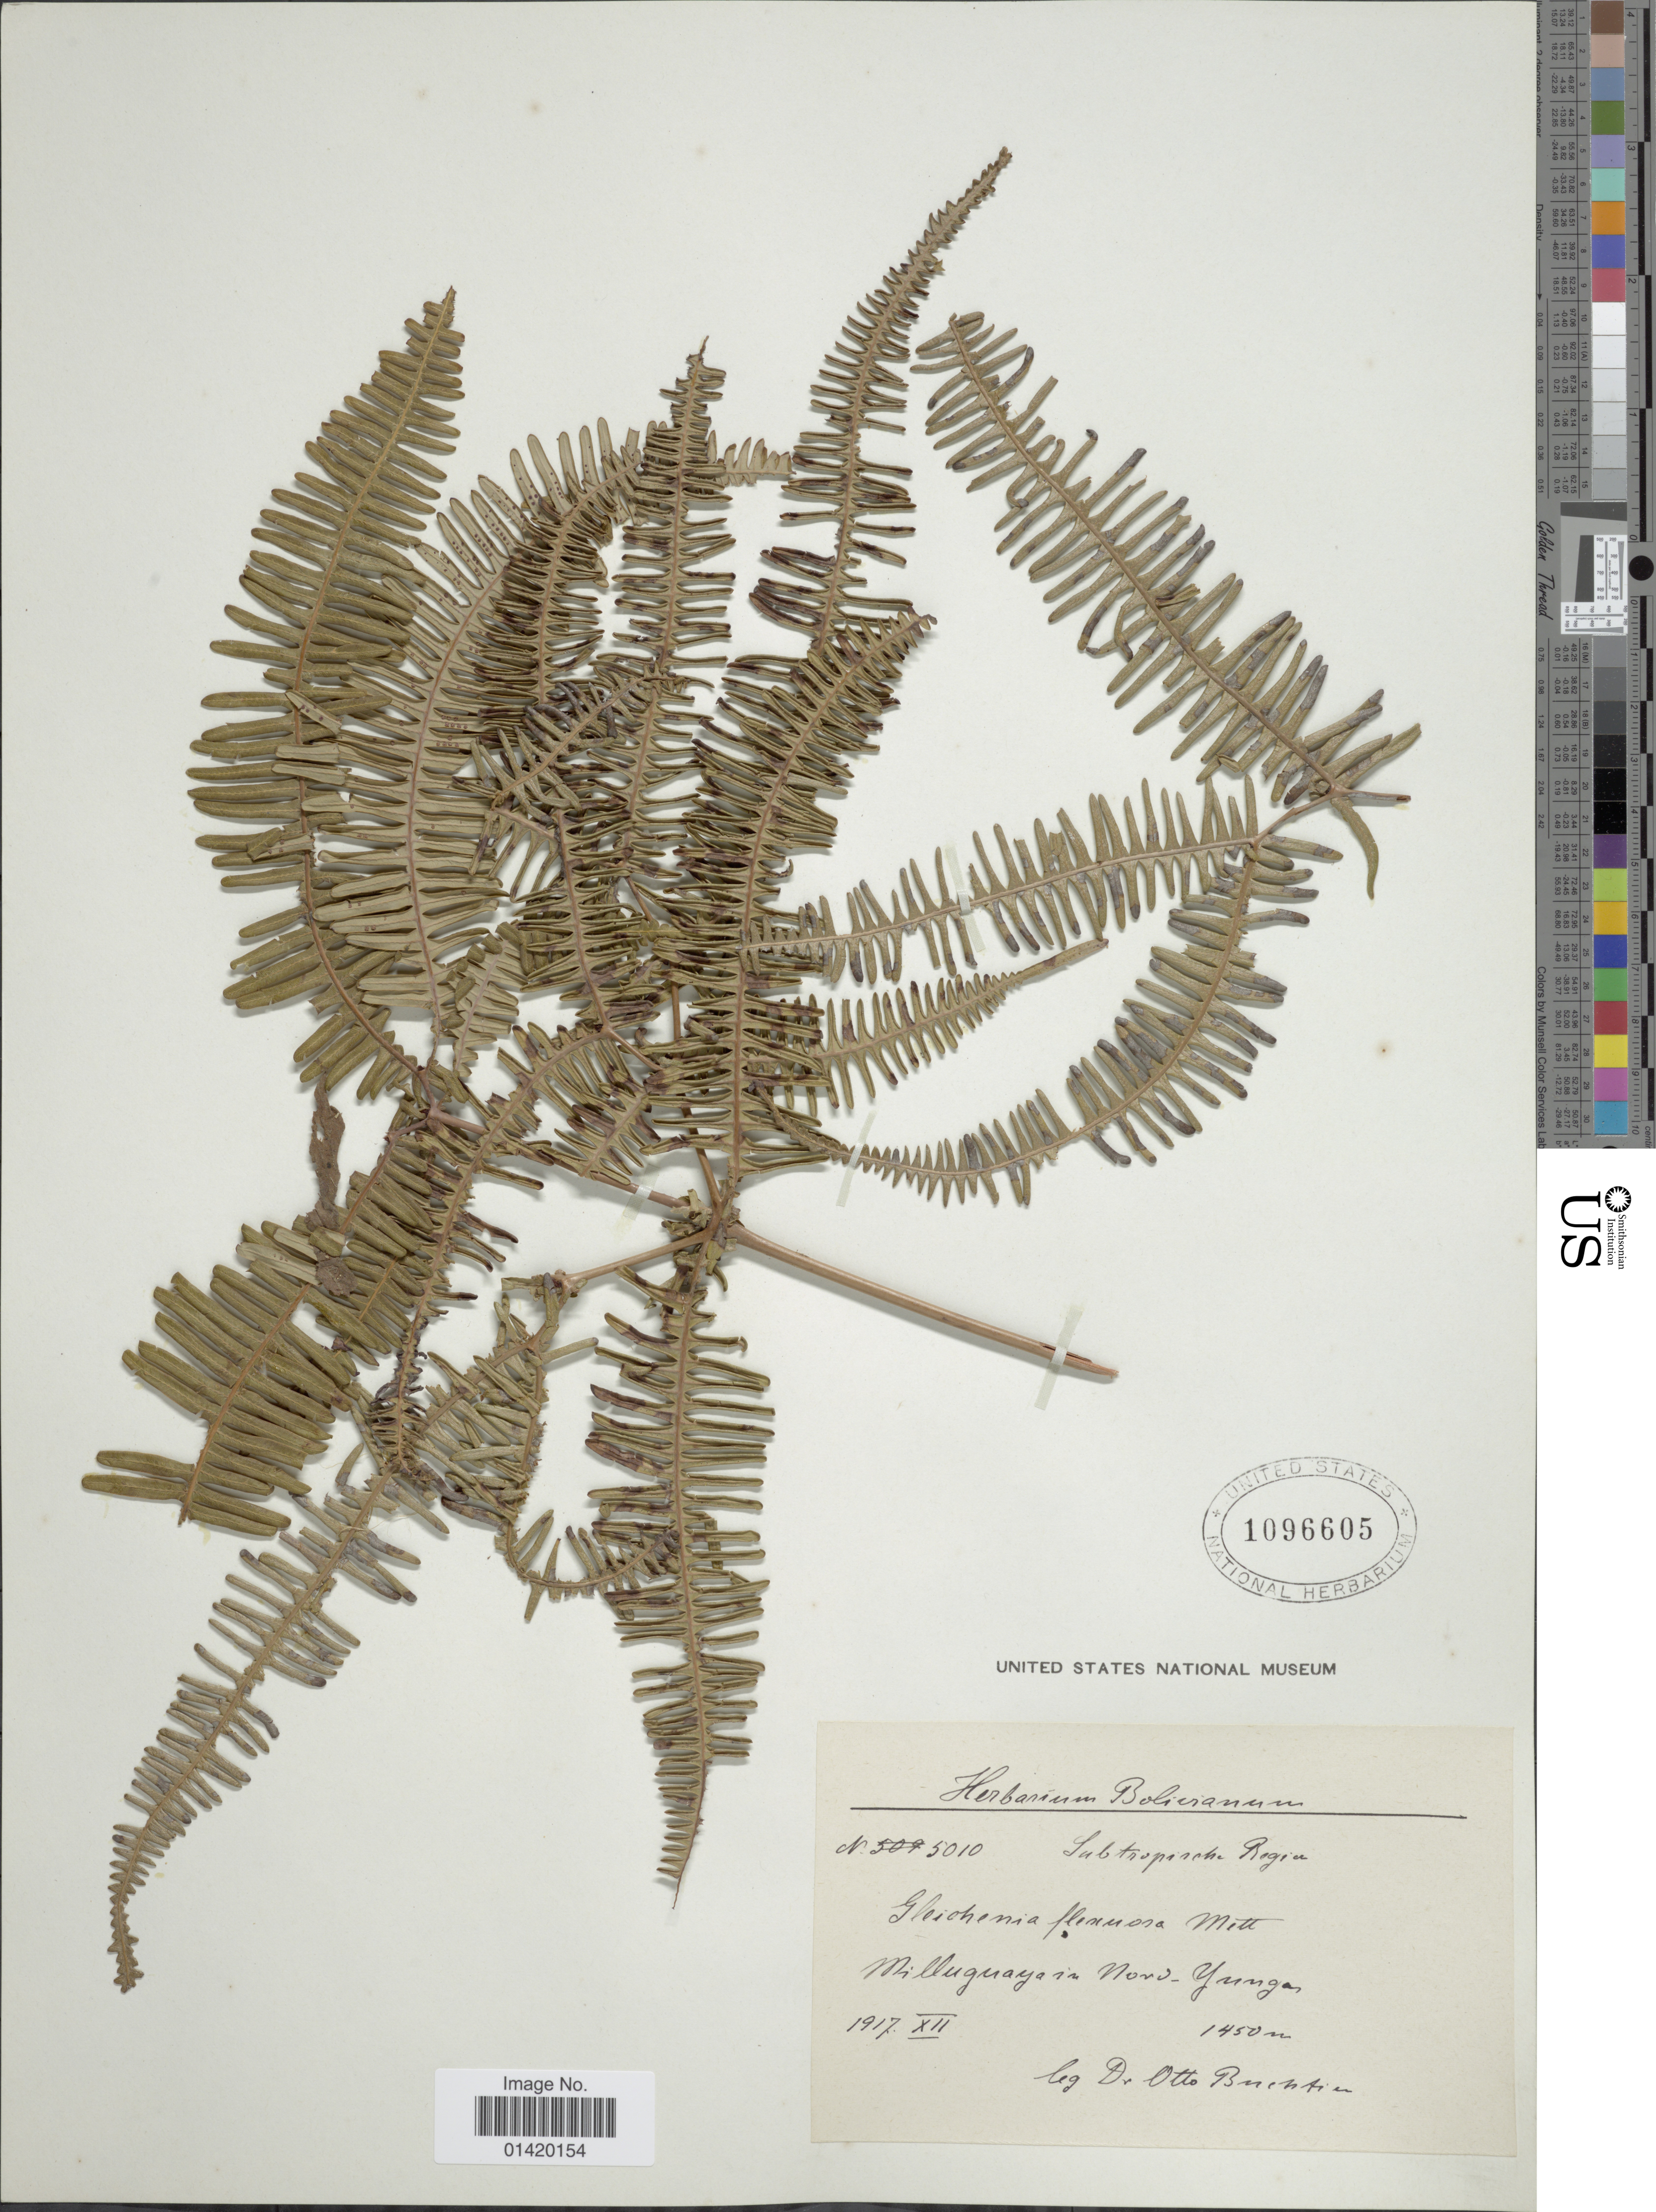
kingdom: Plantae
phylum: Tracheophyta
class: Polypodiopsida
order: Gleicheniales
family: Gleicheniaceae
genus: Dicranopteris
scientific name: Dicranopteris flexuosa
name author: (Schrad.) Underw.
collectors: O. Buchtien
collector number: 5010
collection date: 1917-12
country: Bolivia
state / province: La Paz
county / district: Nor Yungas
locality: Milluguaya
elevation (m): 1450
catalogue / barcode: US 1096605